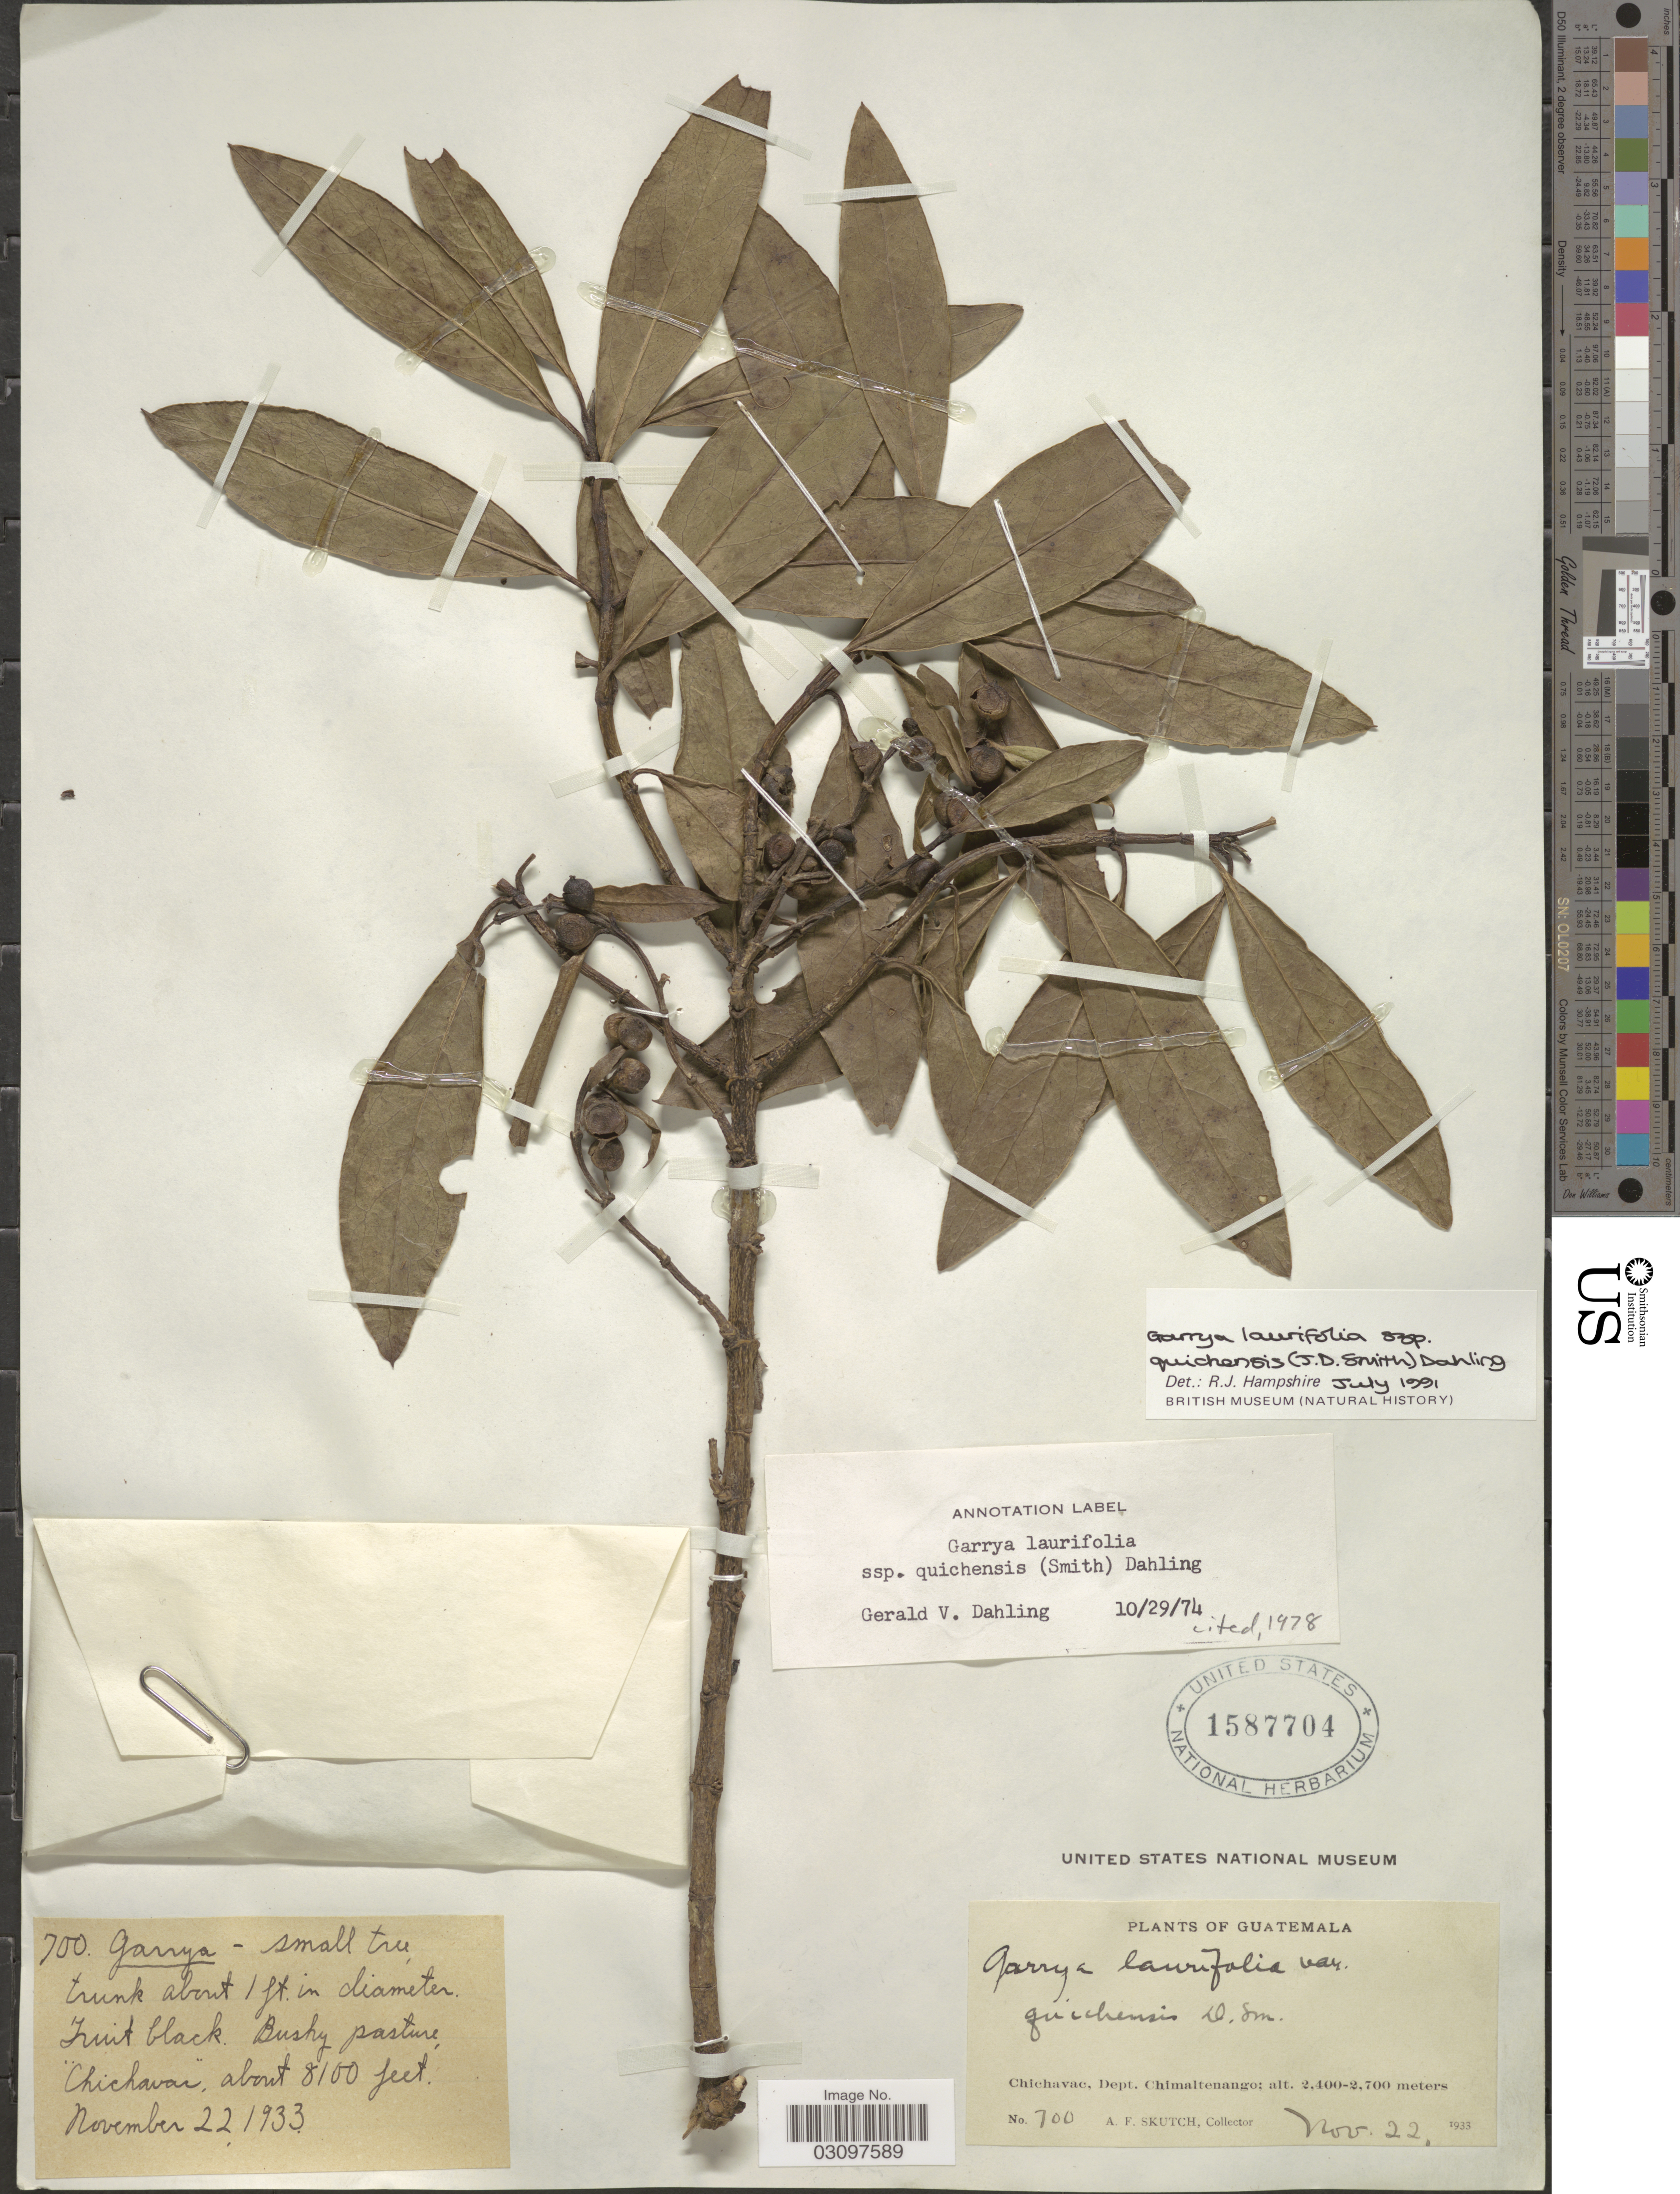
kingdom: Plantae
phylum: Tracheophyta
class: Magnoliopsida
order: Garryales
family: Garryaceae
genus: Garrya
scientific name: Garrya laurifolia subsp. quichensis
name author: (Donn. Sm.) Dahling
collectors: A. F. Skutch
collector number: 700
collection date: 1933-11-22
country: Guatemala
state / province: Chimaltenango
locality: Chichavac, Dept. Chimaltenango.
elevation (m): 2469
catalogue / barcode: US 1587704